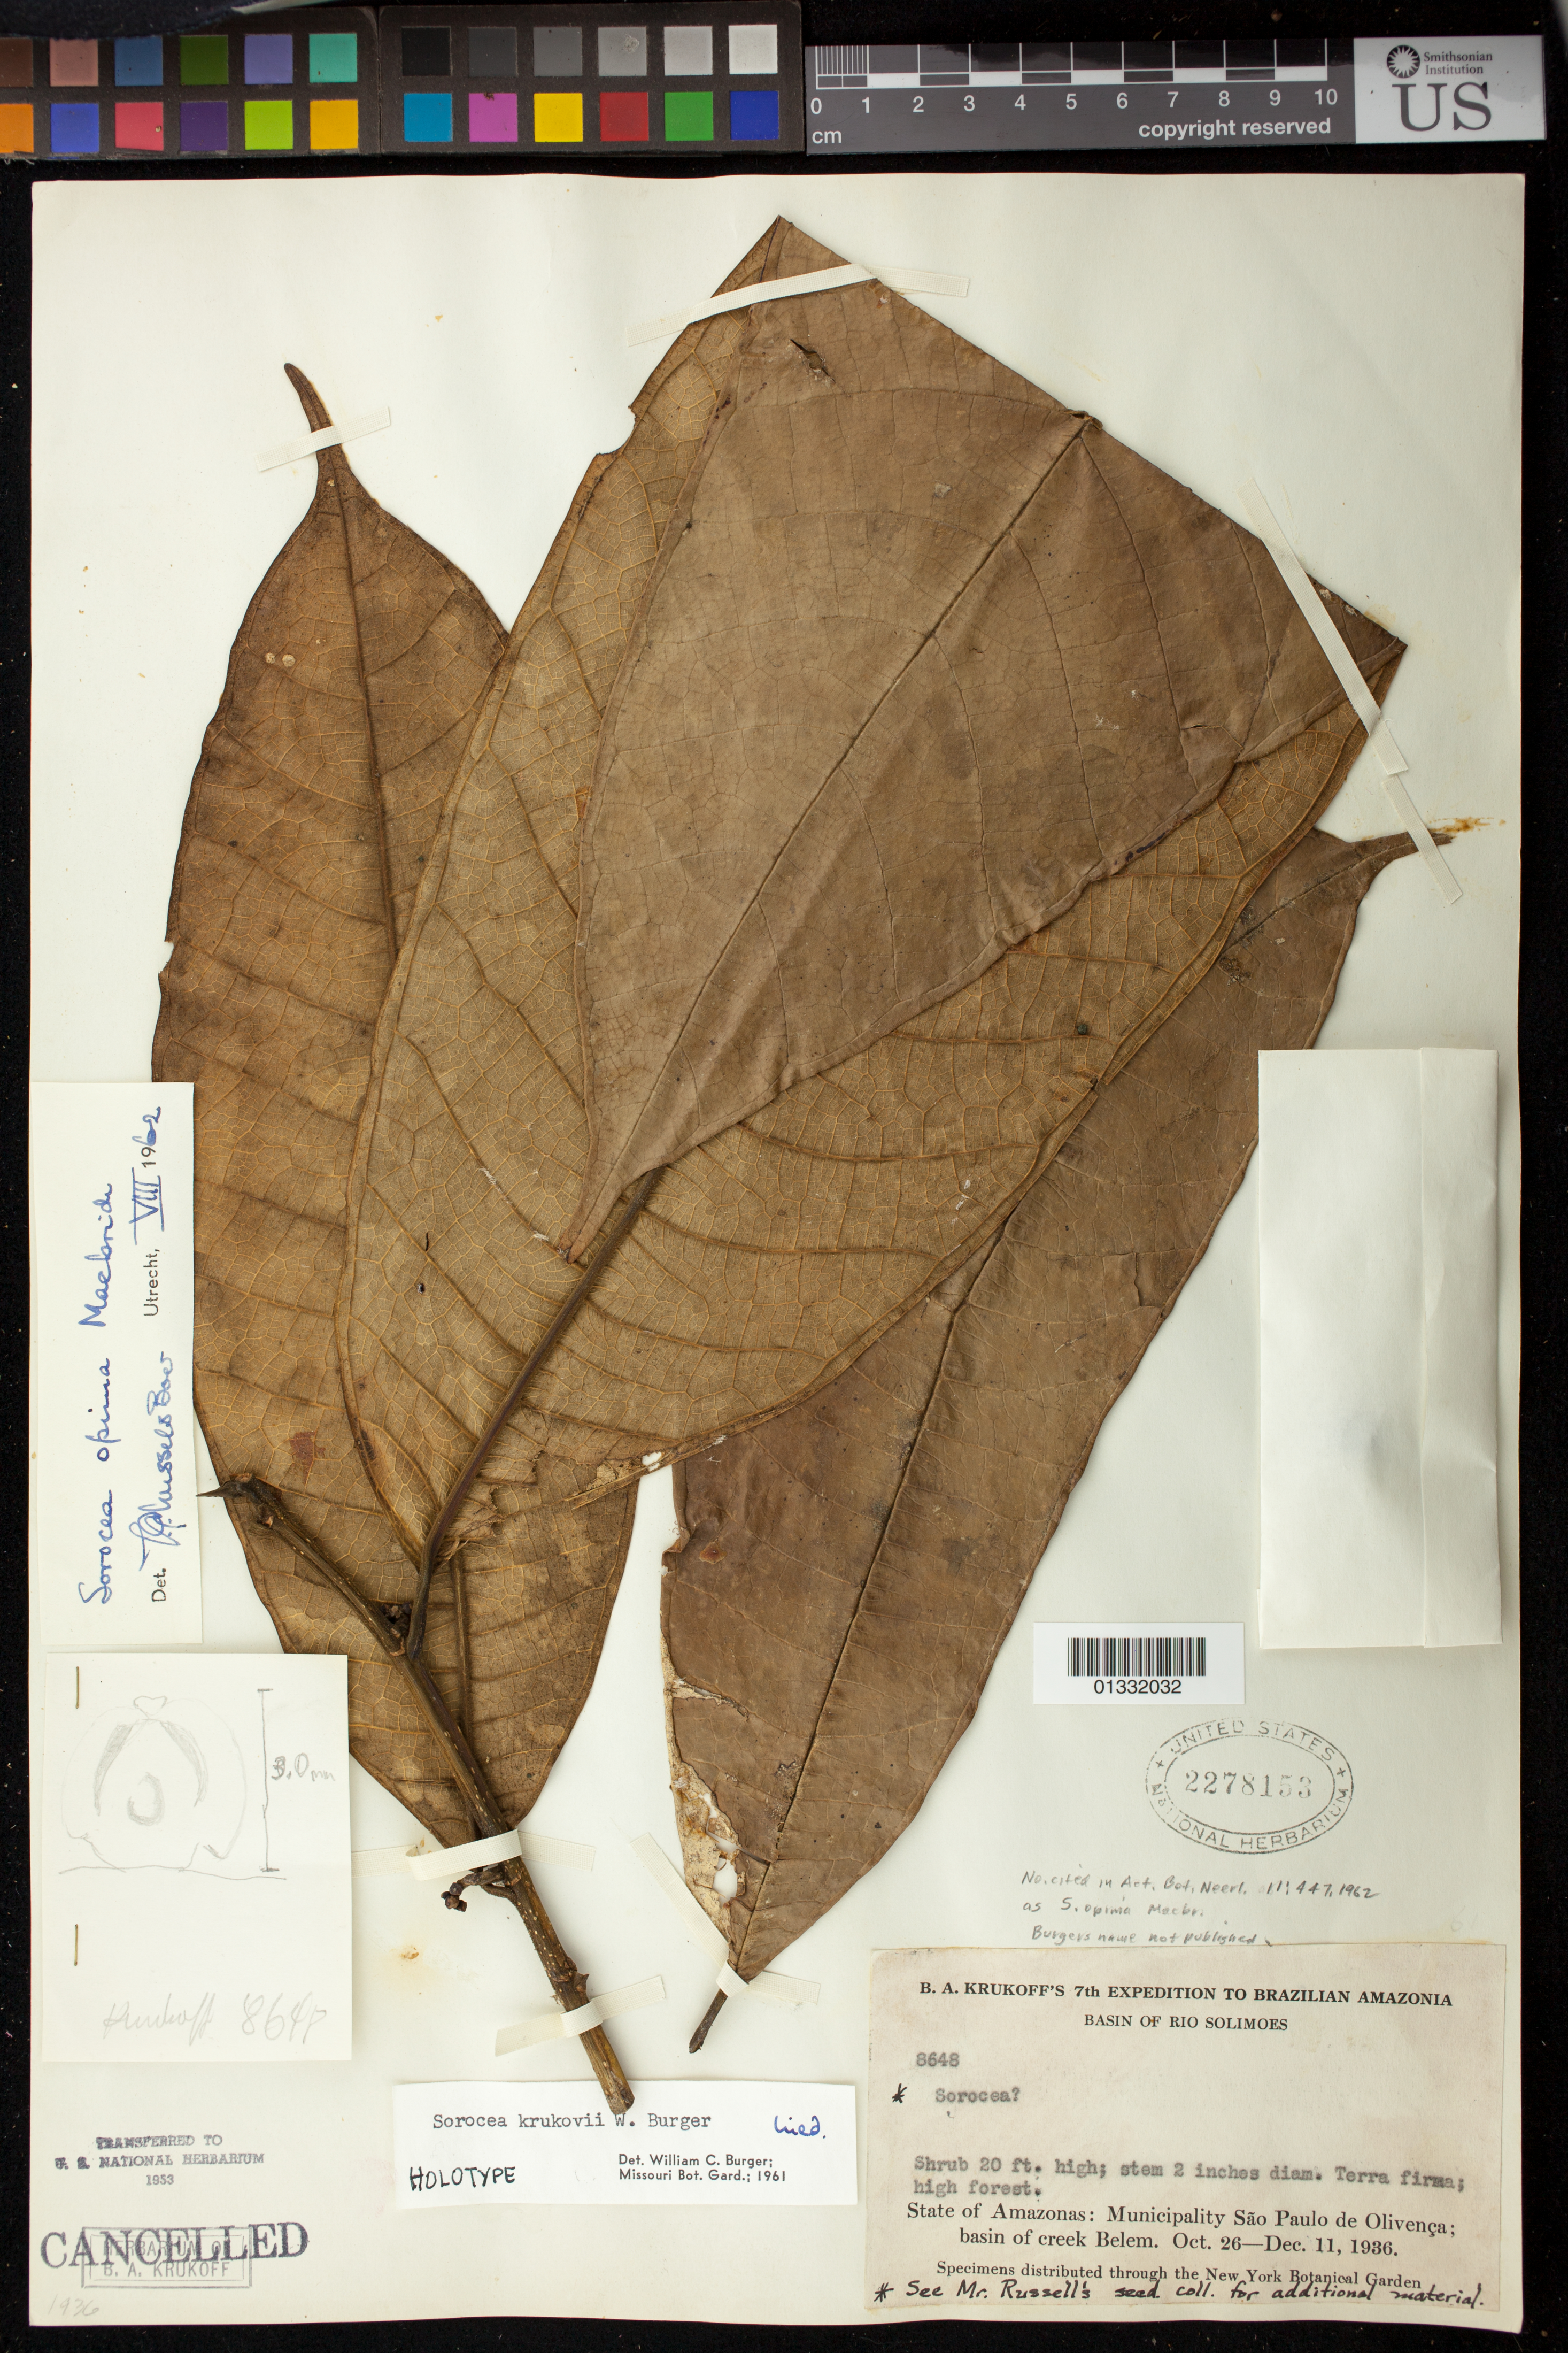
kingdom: Plantae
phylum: Tracheophyta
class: Magnoliopsida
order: Rosales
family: Moraceae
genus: Sorocea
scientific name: Sorocea opima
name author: J.F. Macbr.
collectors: B. A. Krukoff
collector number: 8648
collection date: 1936-10-26,1936-12-11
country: Brazil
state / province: Amazonas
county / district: São Paulo de Olivença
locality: Basin of Rio Solimões. Basin of creek Belem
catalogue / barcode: US 2278153